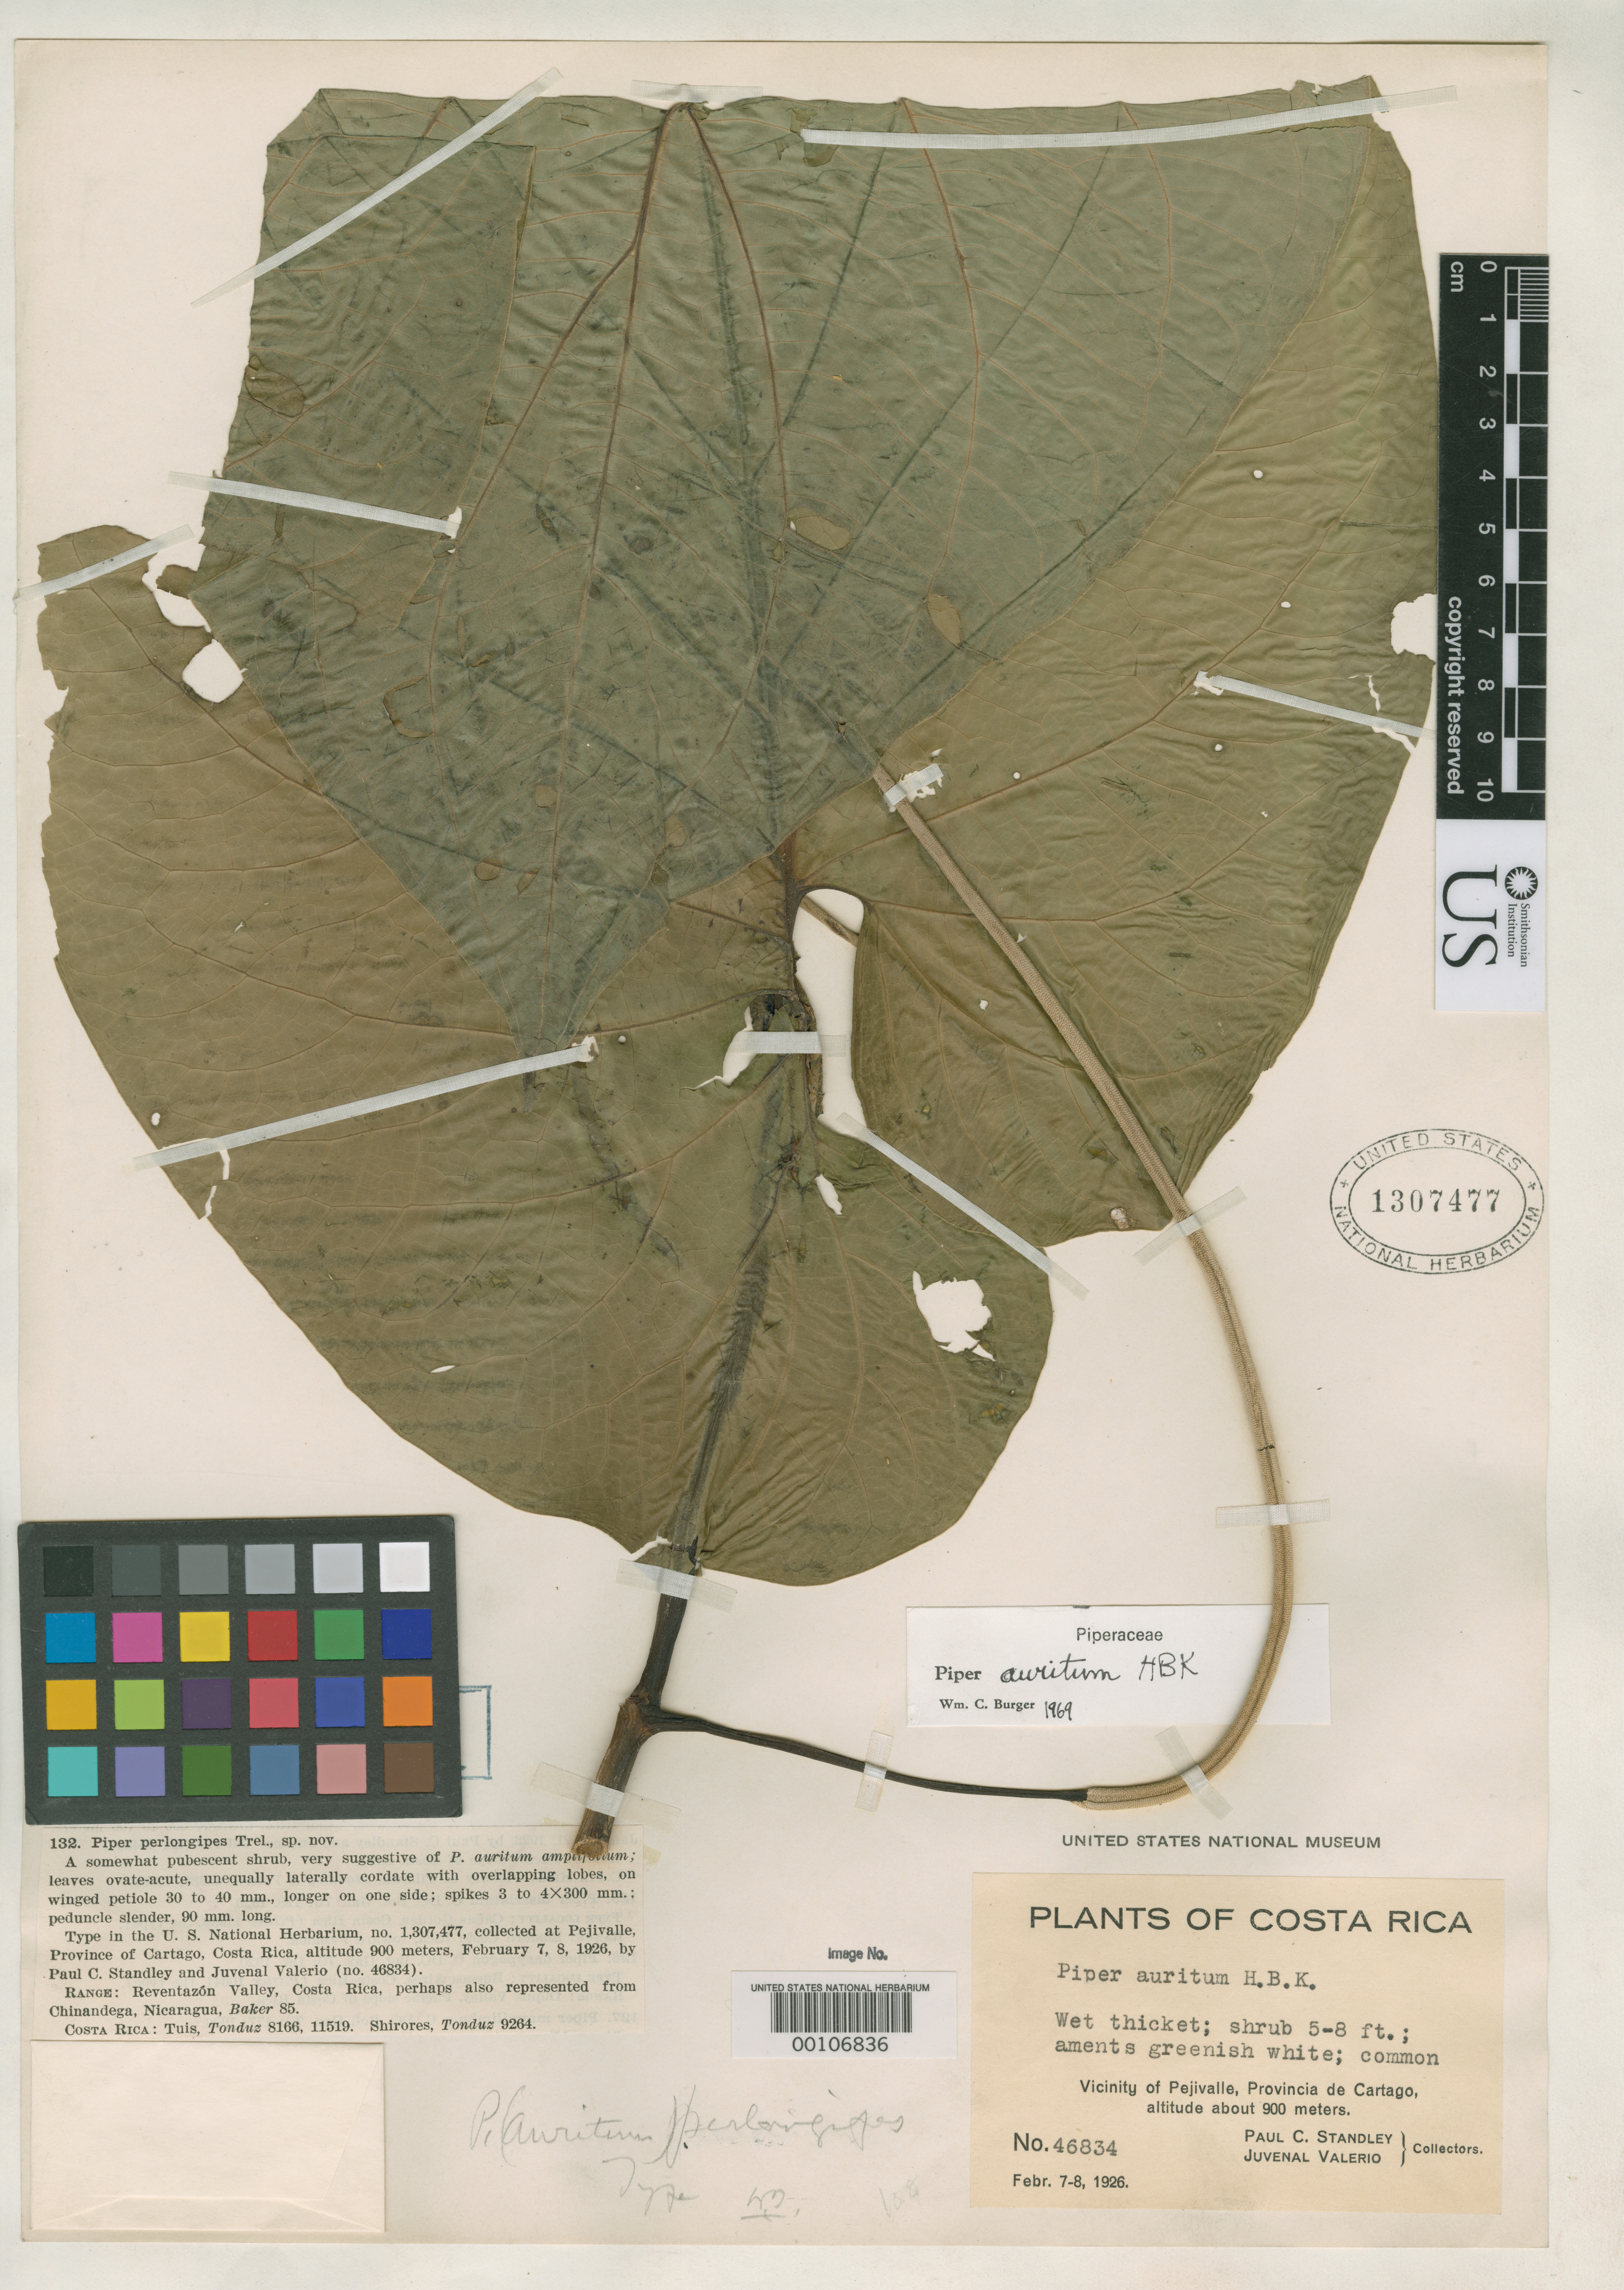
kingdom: Plantae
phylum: Tracheophyta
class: Magnoliopsida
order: Piperales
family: Piperaceae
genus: Piper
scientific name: Piper perlongipes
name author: Trel.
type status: Holotype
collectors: P. C. Standley & J. Valerio R.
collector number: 46834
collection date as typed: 07 Feb 1926 to 08 Feb 1926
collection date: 1926-02-07/1926-02-08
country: Costa Rica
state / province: Cartago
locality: Vicinity of Pejivalle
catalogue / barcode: US 1307477